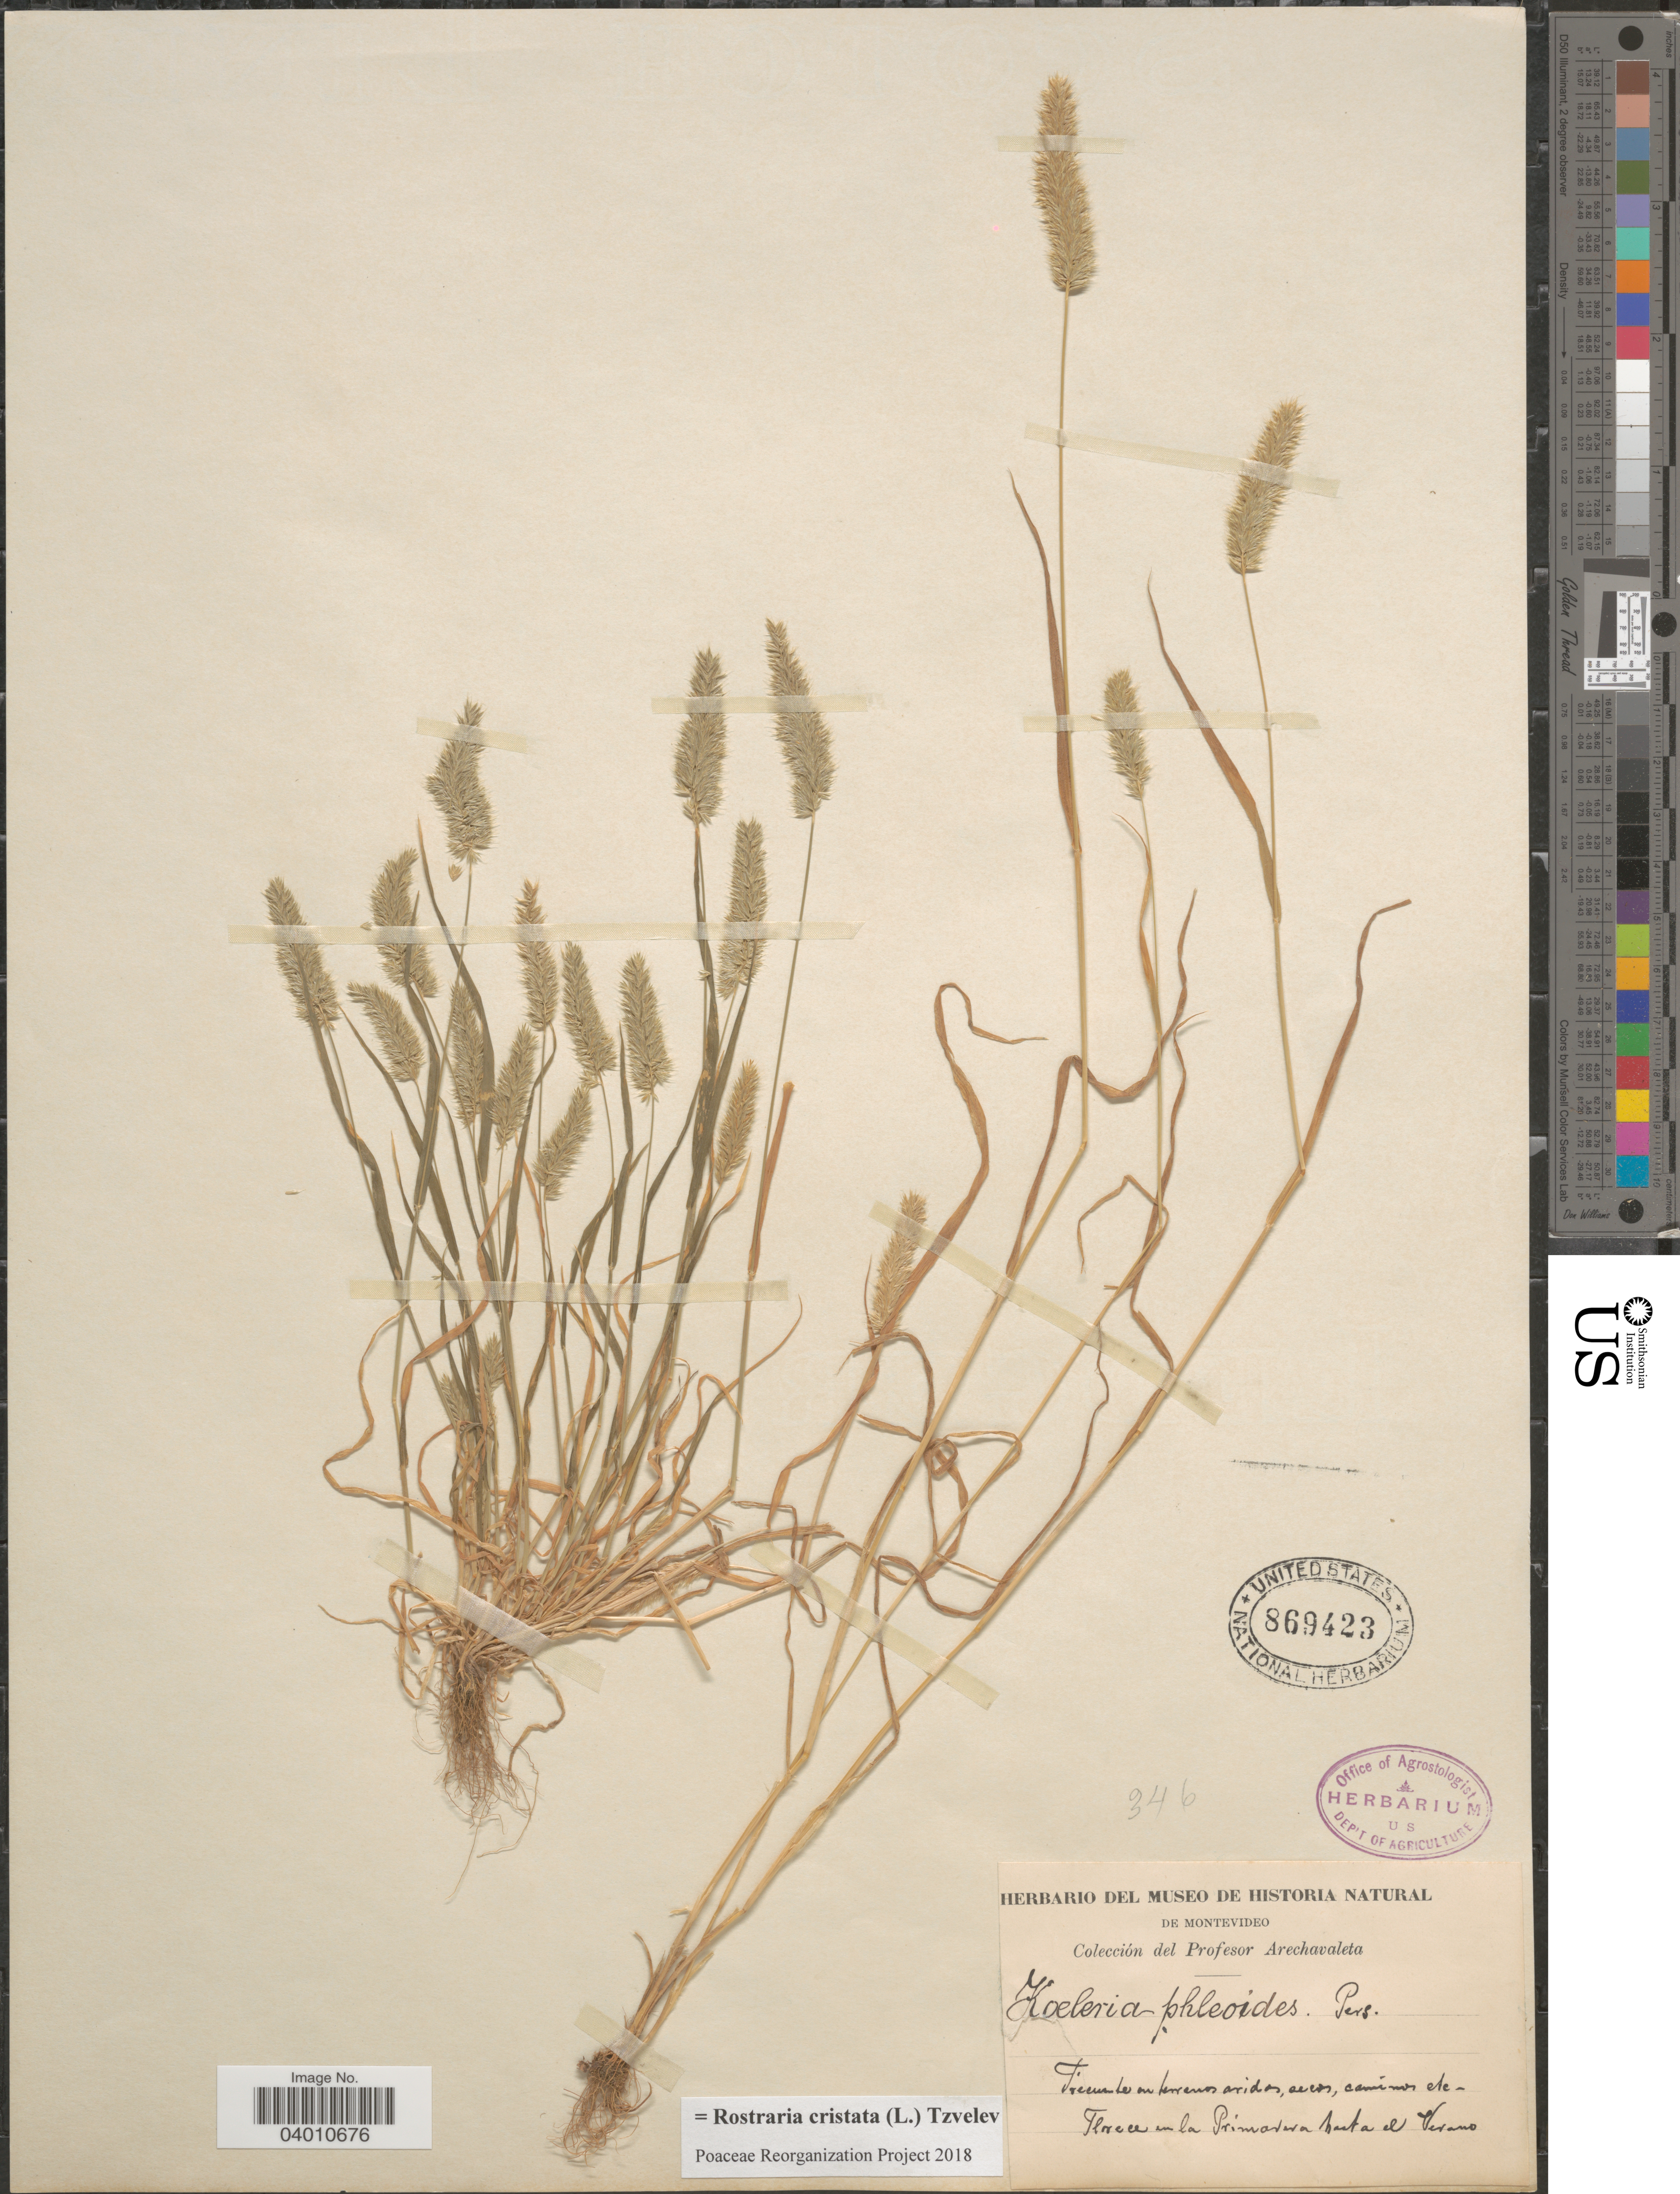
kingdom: Plantae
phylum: Tracheophyta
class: Liliopsida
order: Poales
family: Poaceae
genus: Rostraria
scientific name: Rostraria cristata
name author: (L.) Tzvelev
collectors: Arechavaleta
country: Uruguay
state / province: Montevideo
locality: Tiecumbe on herrenos aridos, secos, caminos de Tlorece en la Primavera hast el Verano.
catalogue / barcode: US 869423